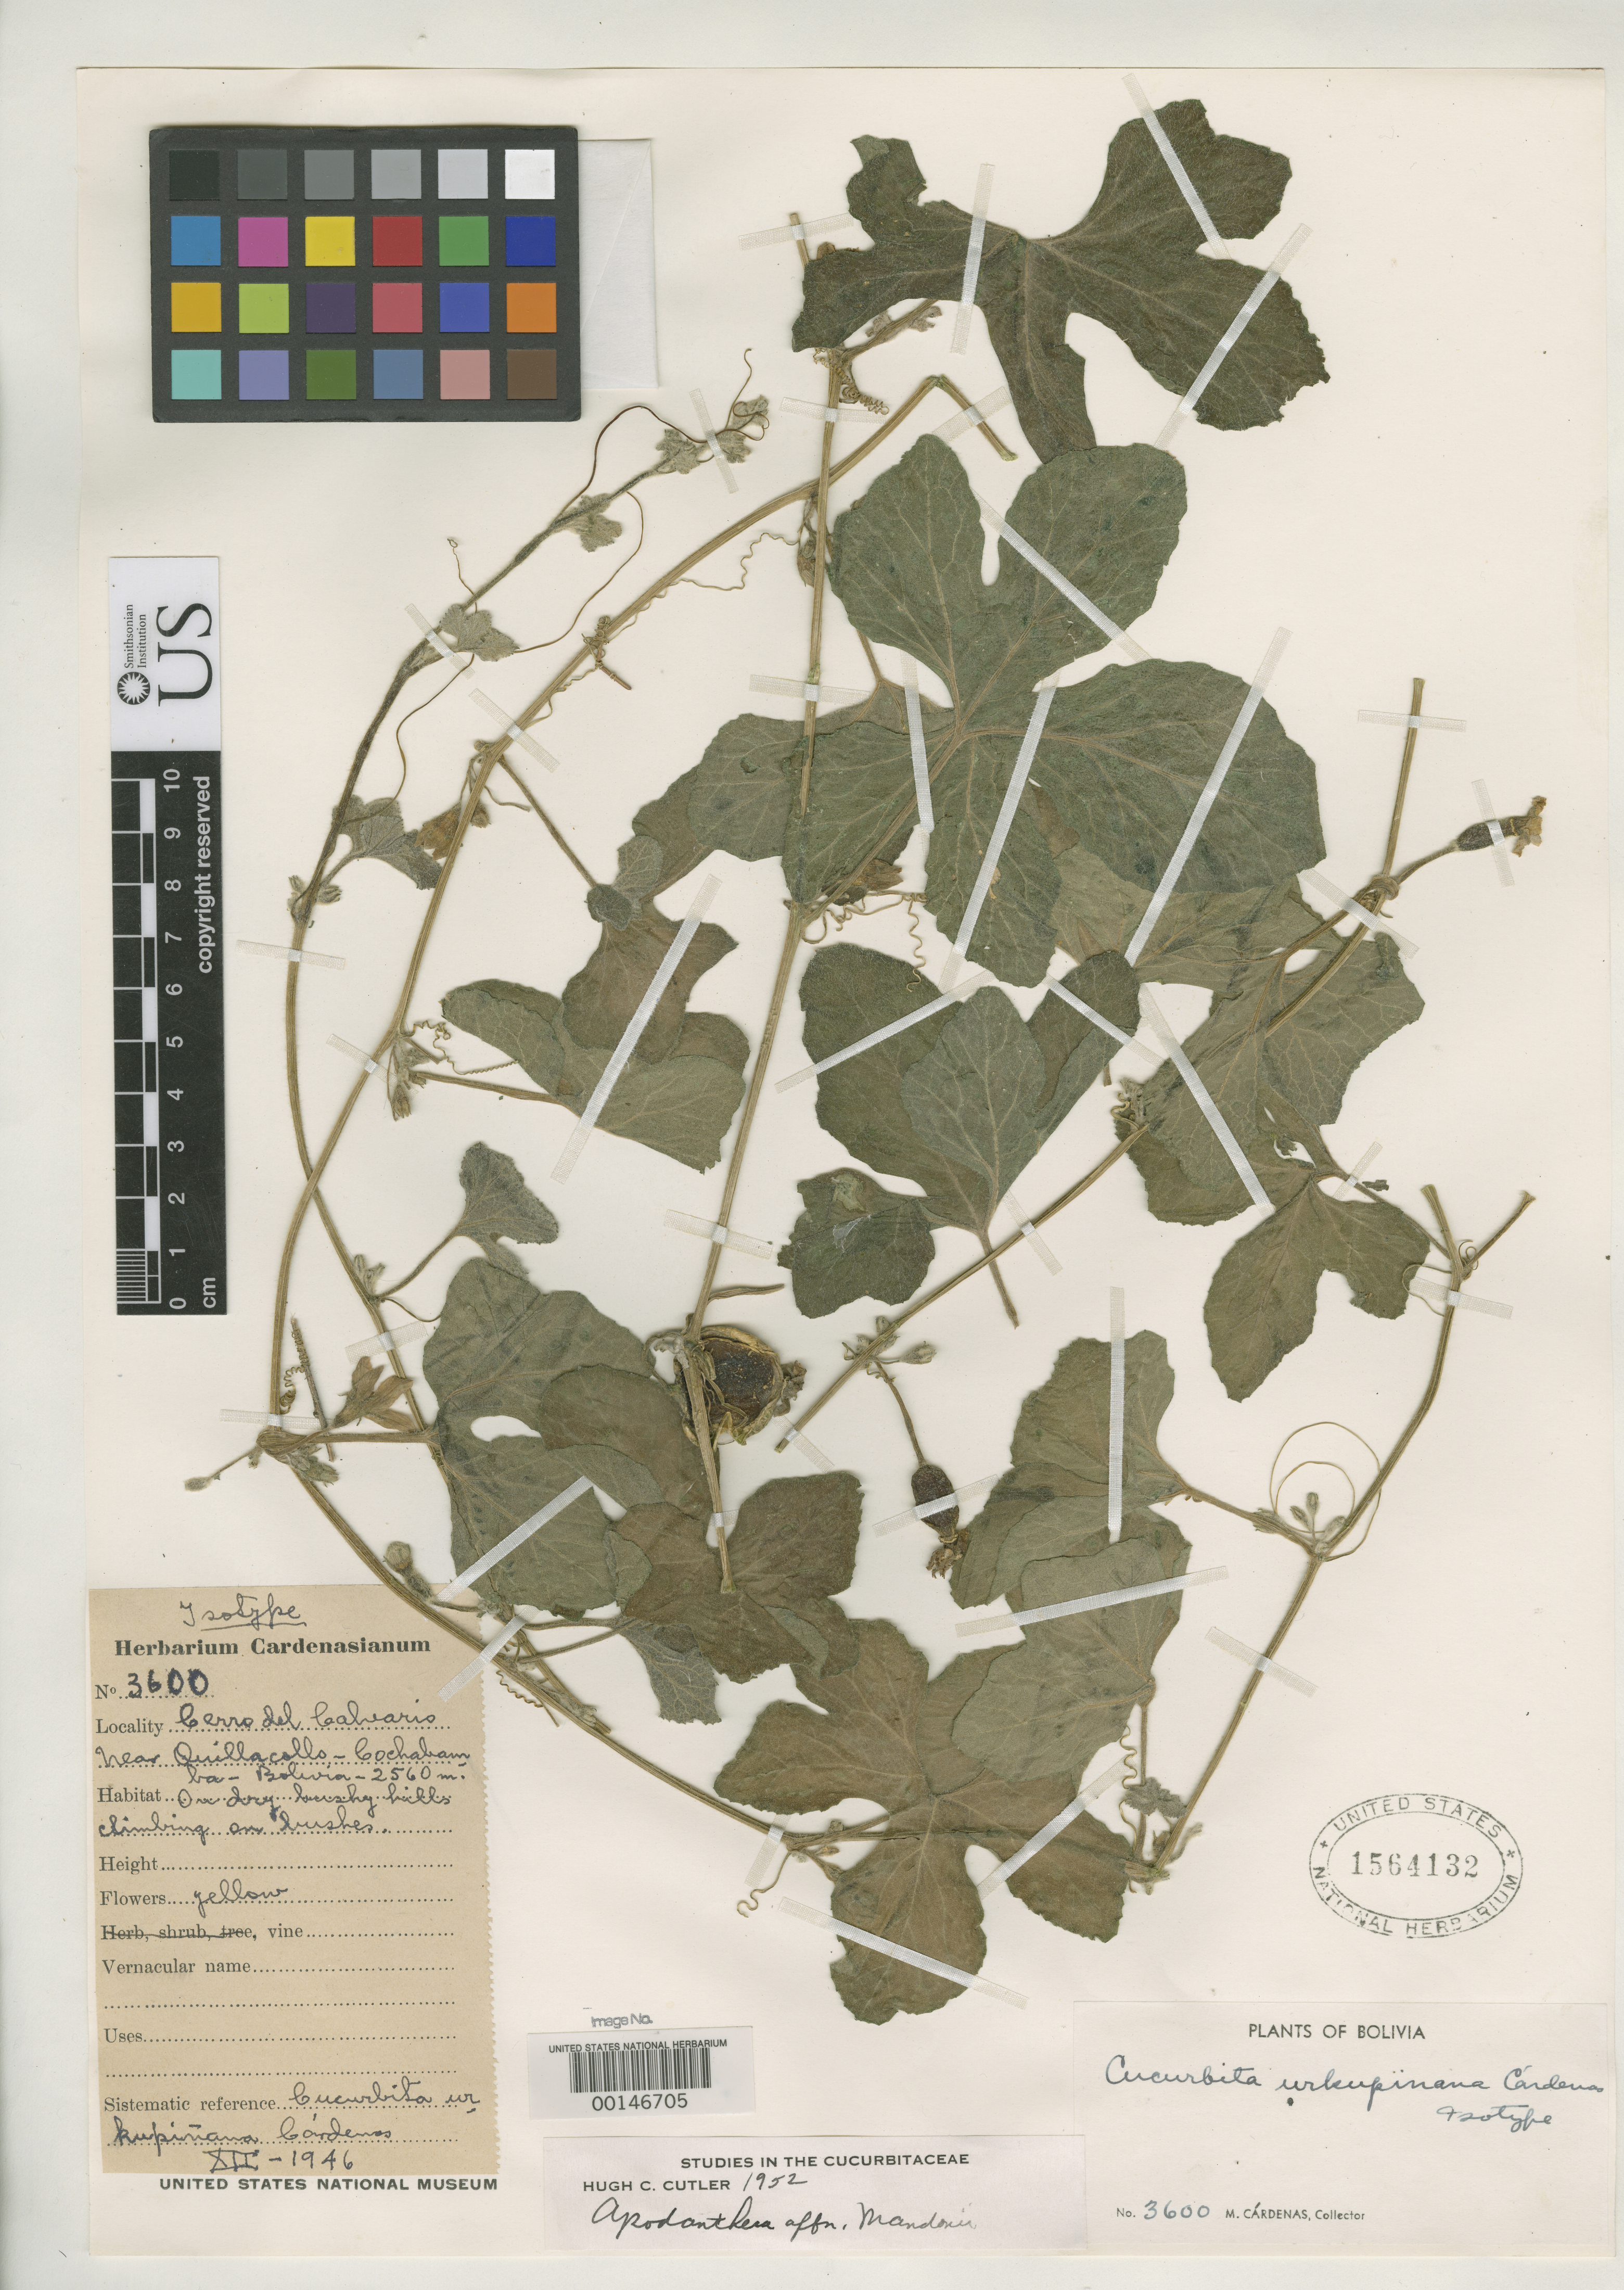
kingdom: Plantae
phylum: Tracheophyta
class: Magnoliopsida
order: Cucurbitales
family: Cucurbitaceae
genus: Cucurbita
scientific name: Cucurbita urkupinana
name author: Cárdenas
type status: Isotype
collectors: M. Cárdenas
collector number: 3600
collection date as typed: Dec 1946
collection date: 1946-12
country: Bolivia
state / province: Cochabamba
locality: Cerro del Caheario near Quillacallo.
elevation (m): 2560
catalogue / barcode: US 1564132